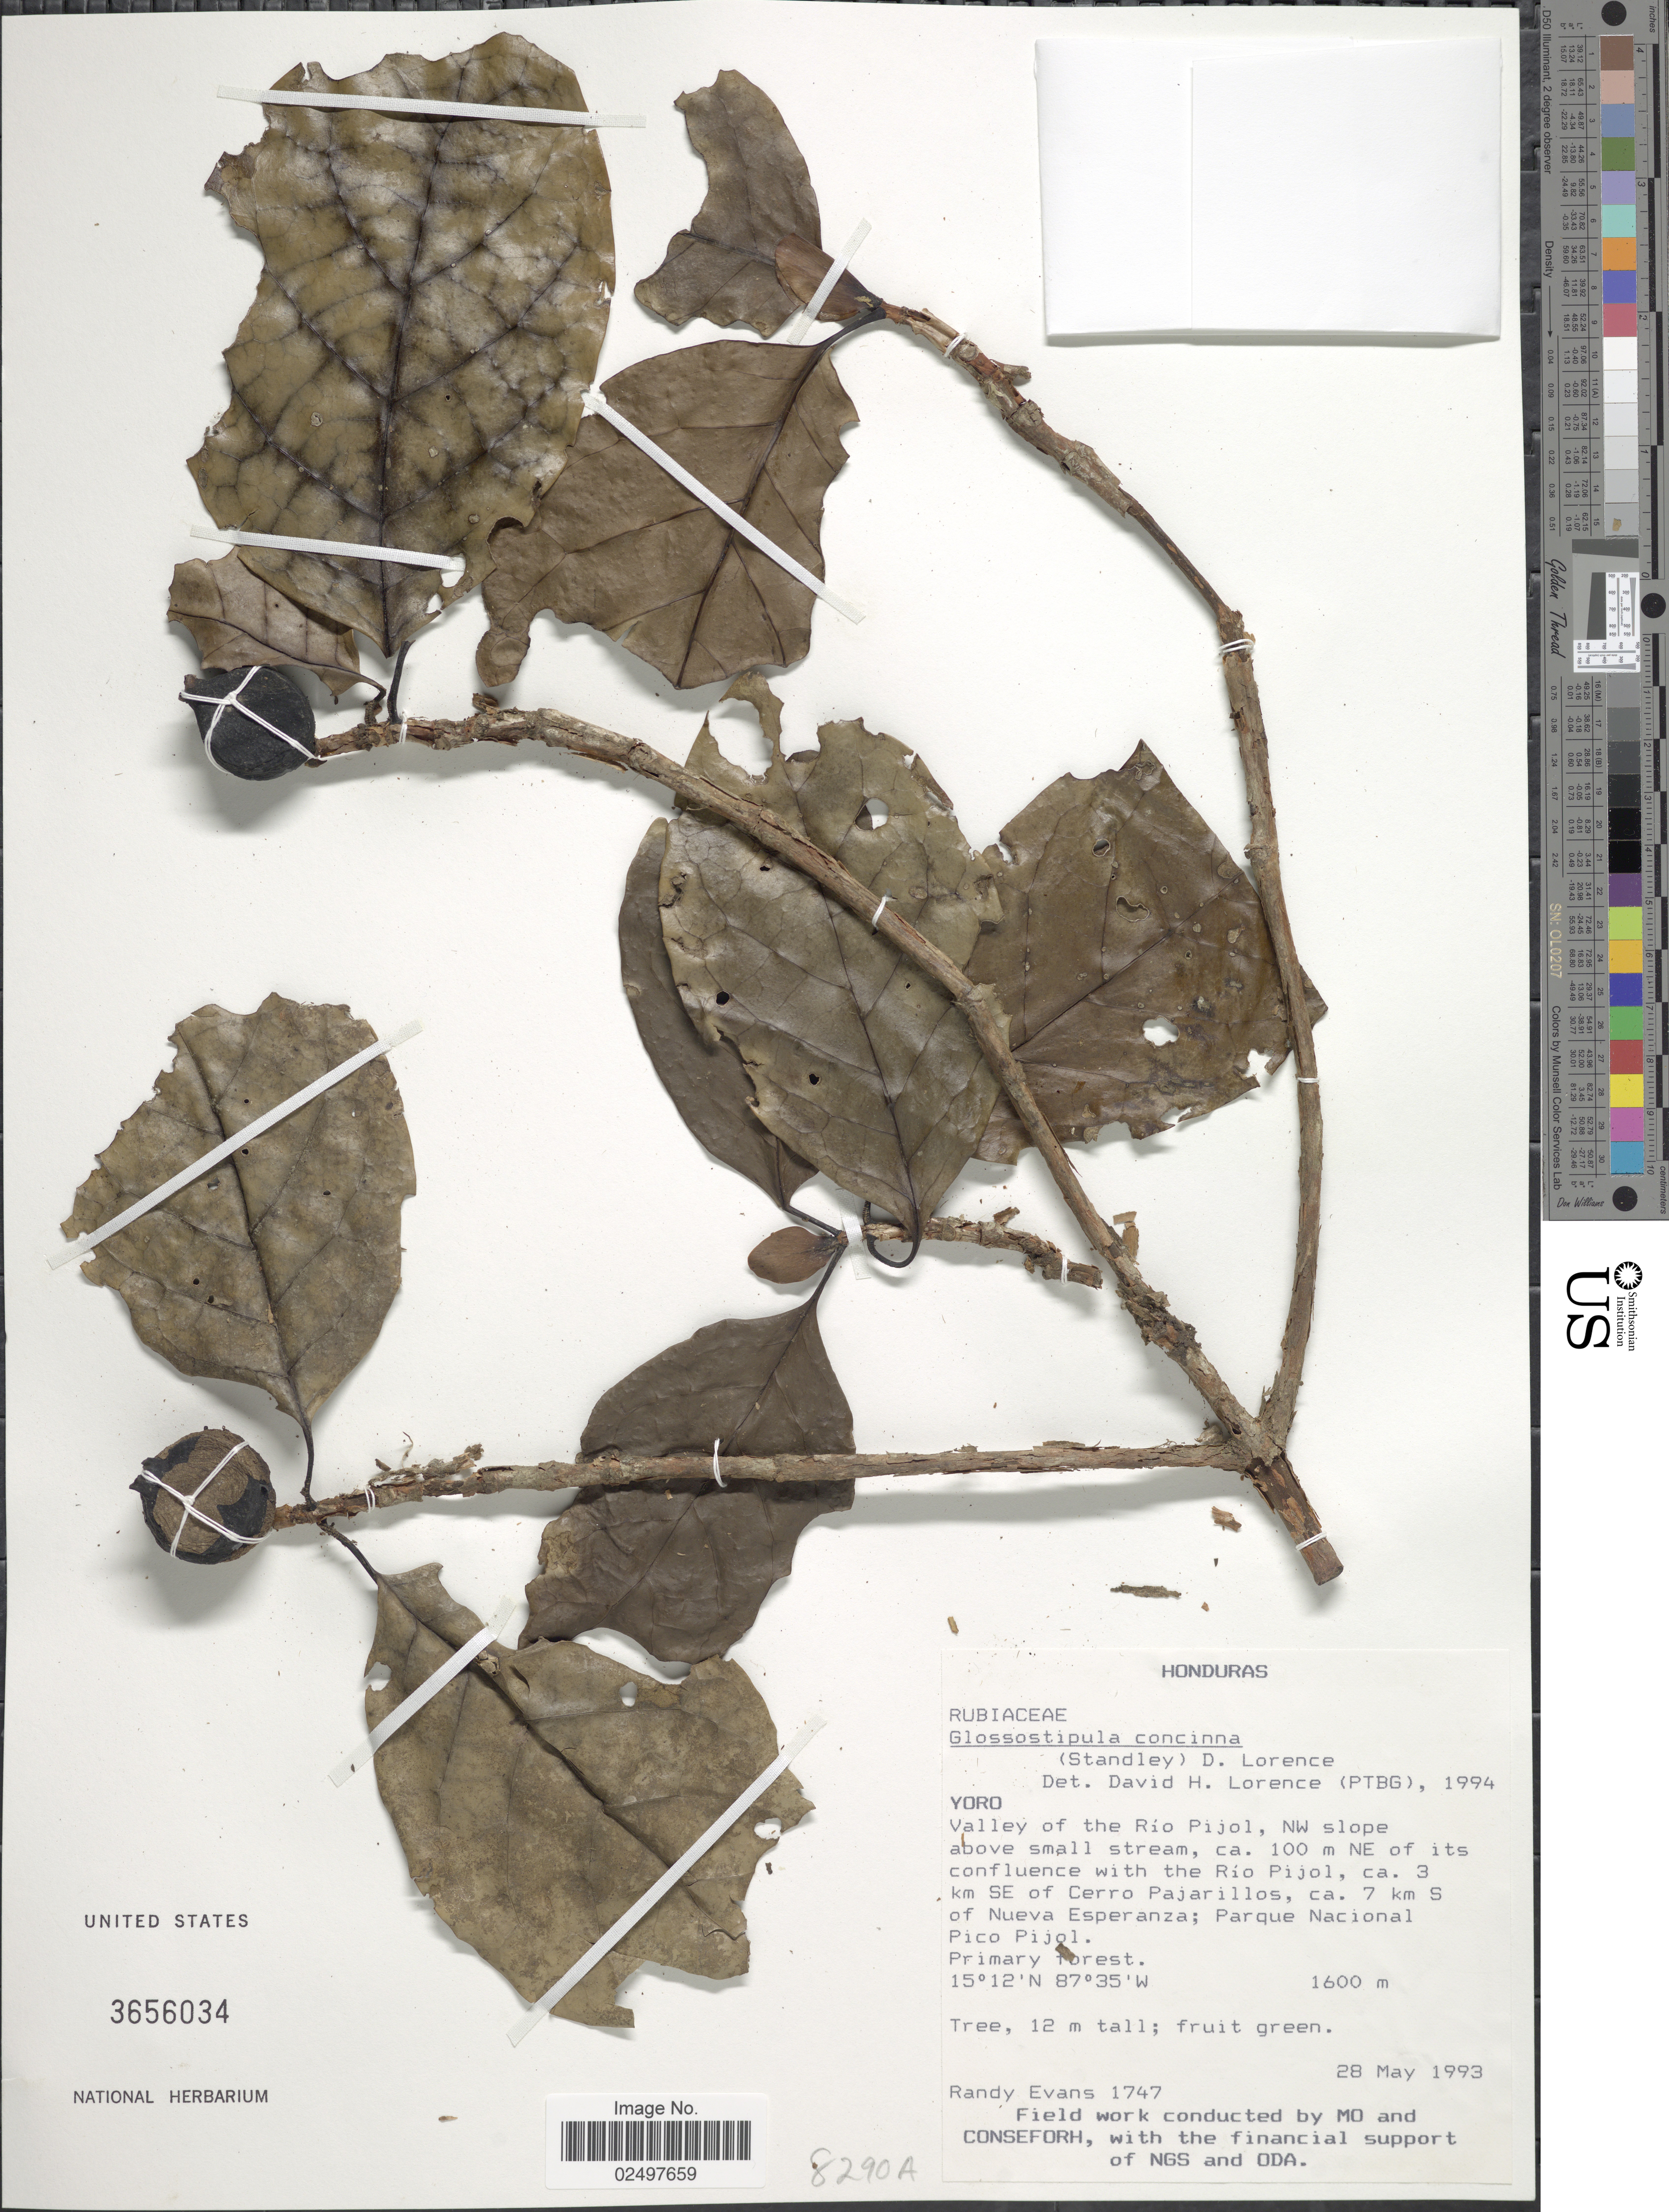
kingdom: Plantae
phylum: Tracheophyta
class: Magnoliopsida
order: Gentianales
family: Rubiaceae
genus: Glossostipula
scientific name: Glossostipula concinna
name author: (Standl.) Lorence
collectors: R. Evans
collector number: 1747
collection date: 1993-05-28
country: Honduras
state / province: Yoro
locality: Valley of the Rio Pijol, NW slope above small stream, ca. 100 m NE of its confluence with the Rio Pijol, ca. 3 km SE of Cerro Pajarillos, ca. 7 km S of Nueva Esperanza; Parque Nacional Pico Pijol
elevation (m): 1600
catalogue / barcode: US 3656034